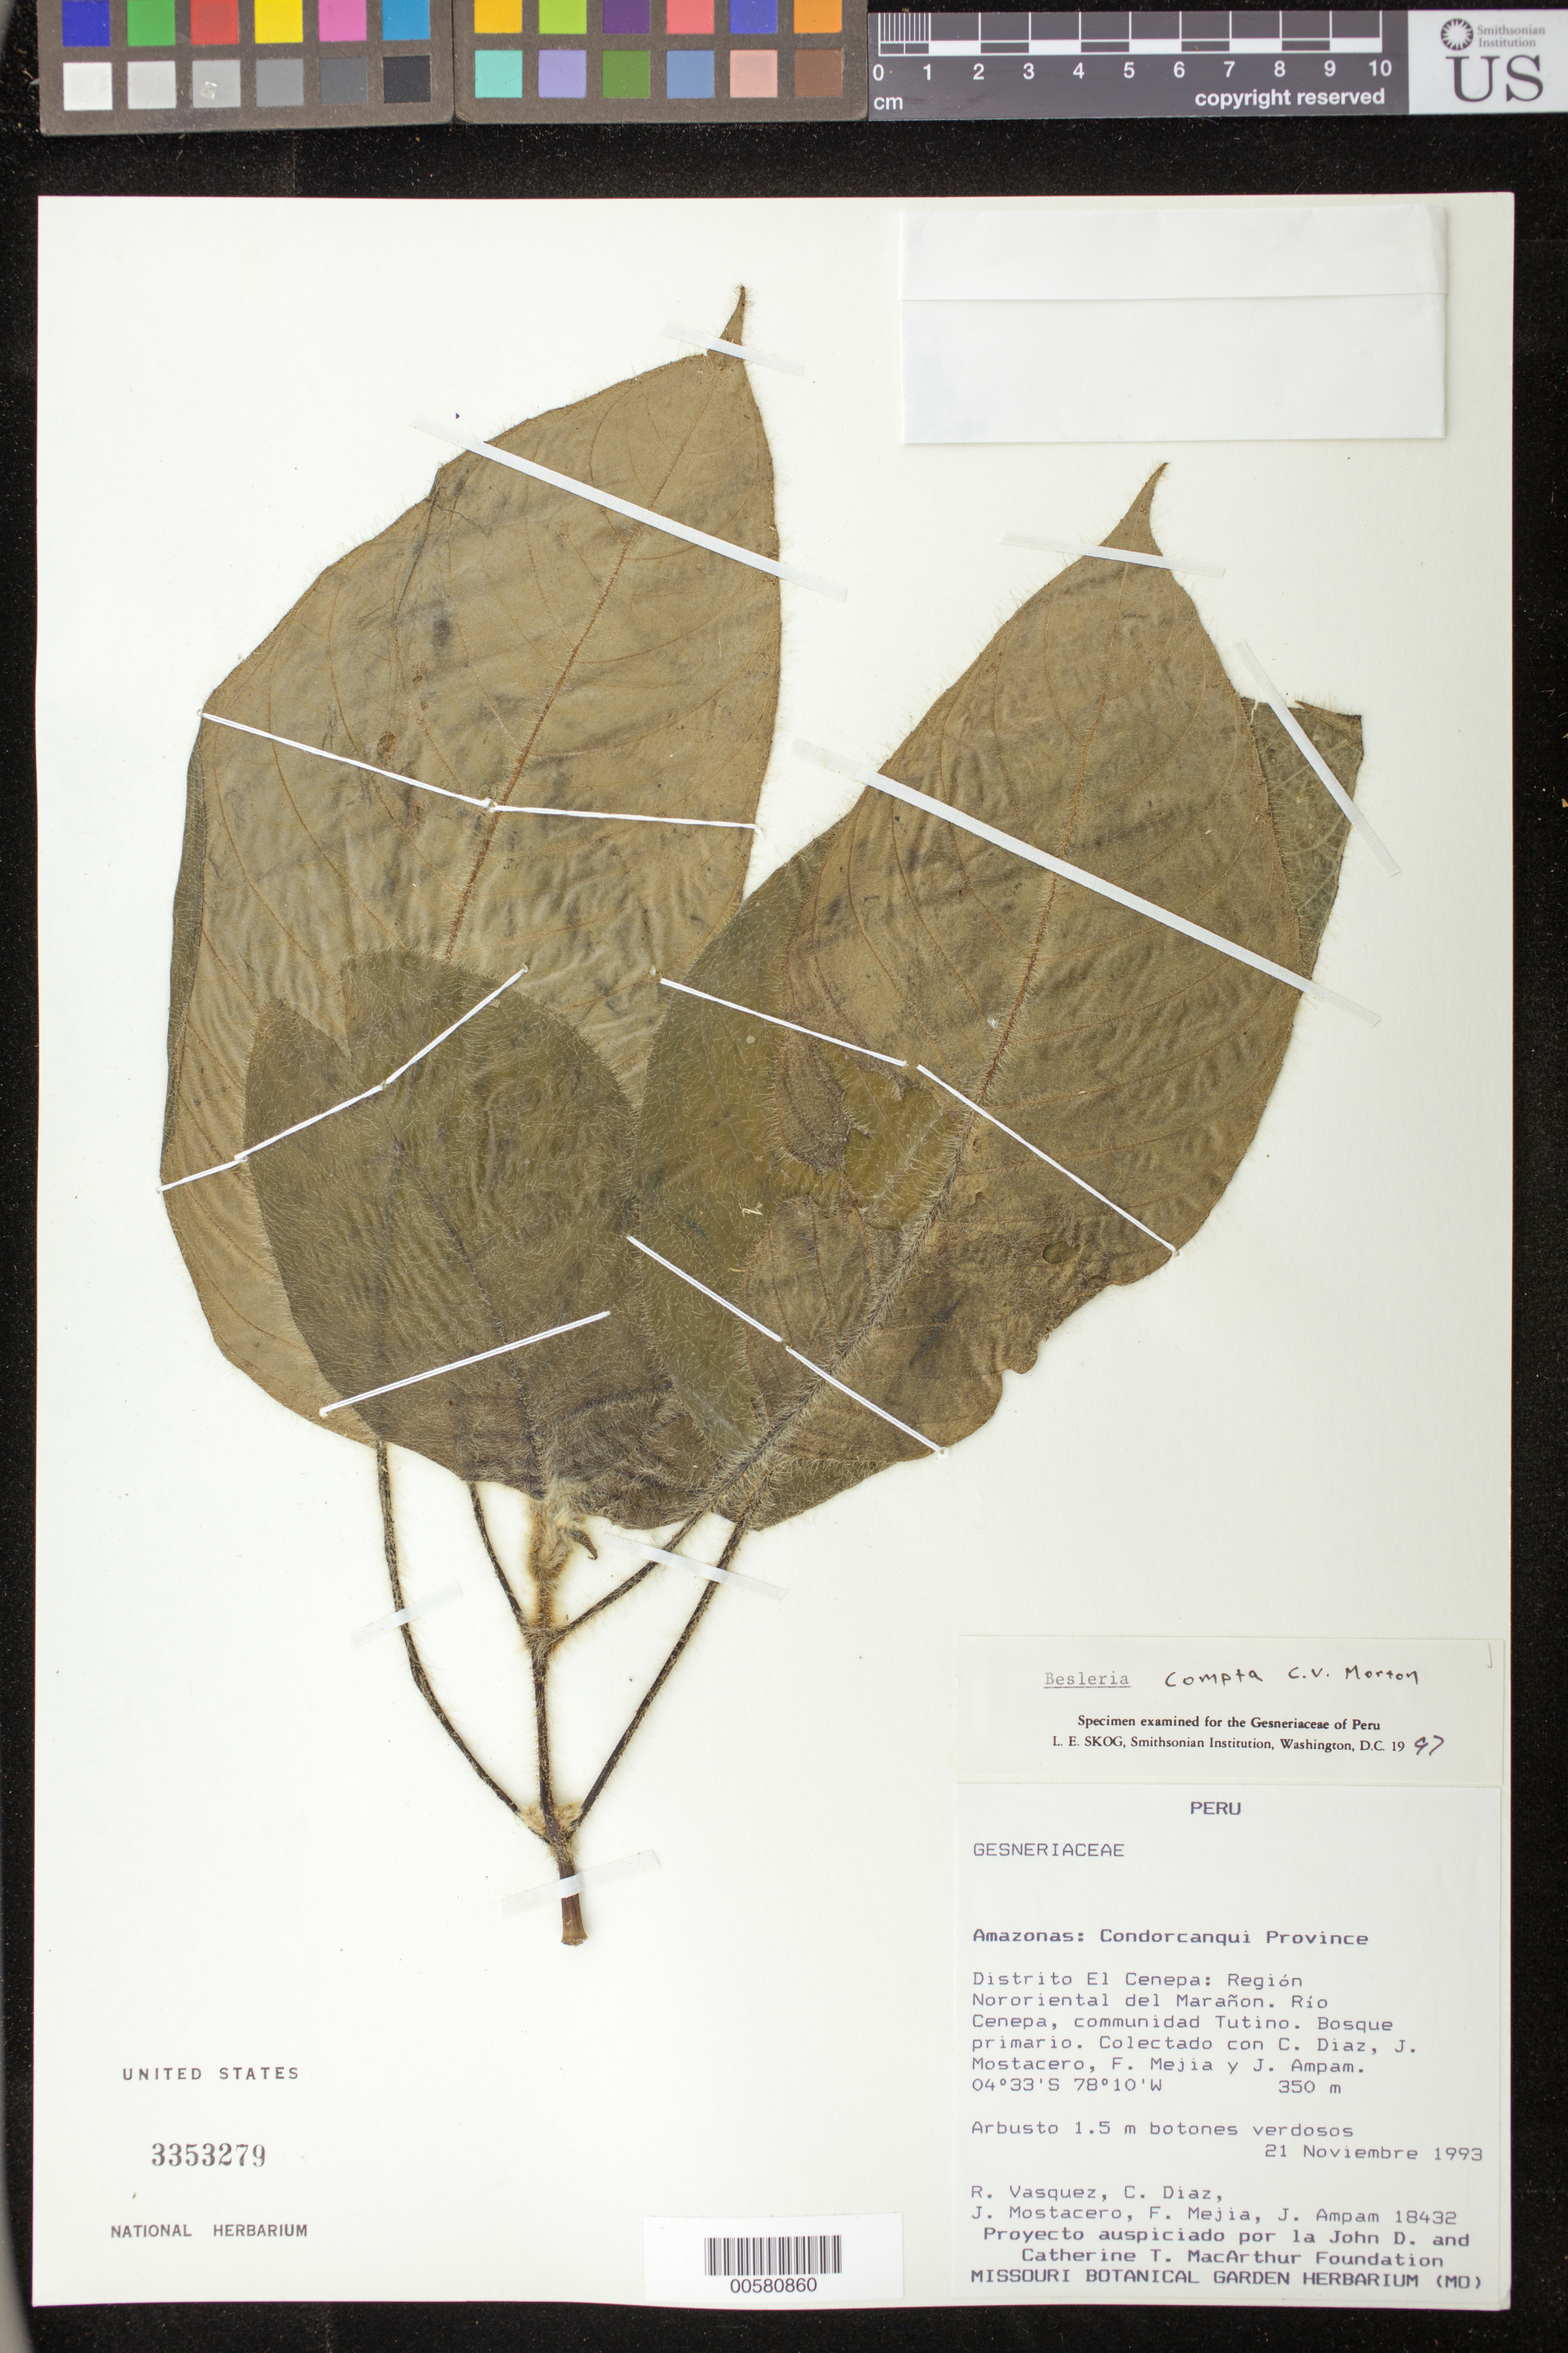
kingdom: Plantae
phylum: Tracheophyta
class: Magnoliopsida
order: Lamiales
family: Gesneriaceae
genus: Besleria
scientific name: Besleria compta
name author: C.V. Morton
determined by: Skog, Laurence E.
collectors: R. Vásquez, C. Díaz, J. Mostacero, F. Mejia & J. Ampam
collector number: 18432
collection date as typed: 21 Nov 1993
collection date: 1993-11-21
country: Peru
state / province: Amazonas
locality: Prov. Condorcanqui, dtto. El Cenepa: región nororiental del Marañon, Río Cenepa, communidad Tutino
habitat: Bosque primario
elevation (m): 350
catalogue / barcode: US 3353279